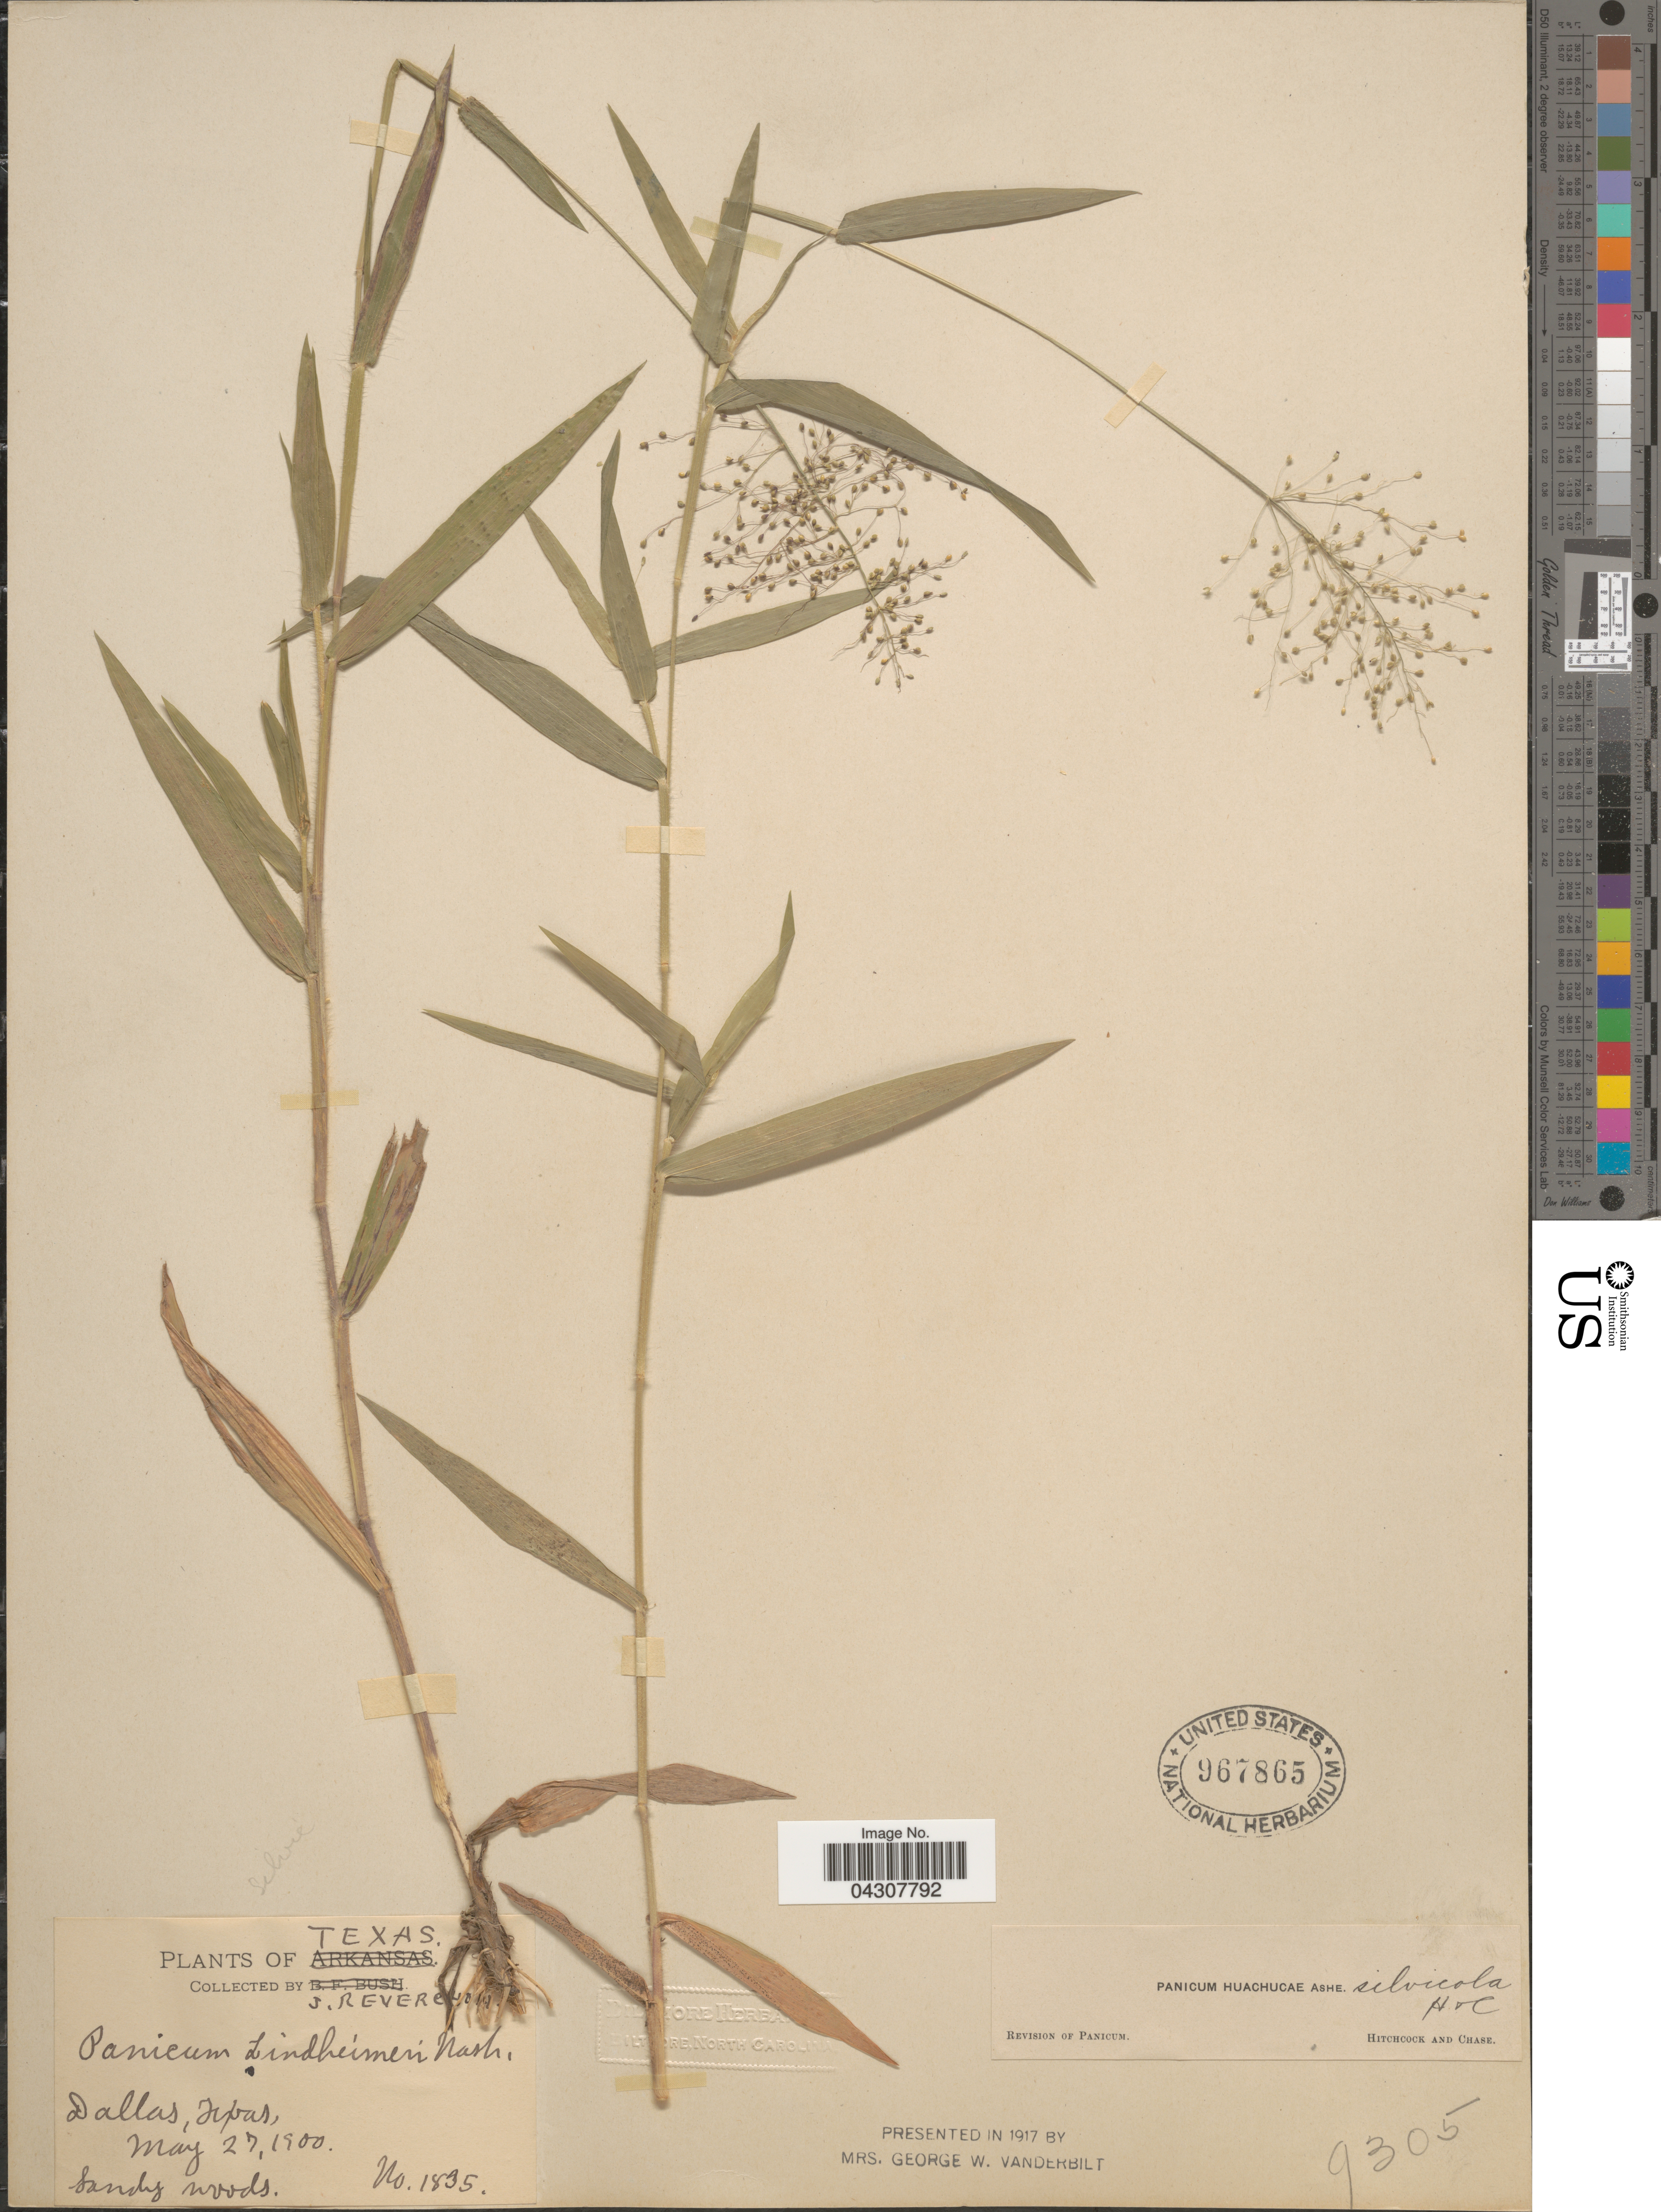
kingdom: Plantae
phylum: Tracheophyta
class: Liliopsida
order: Poales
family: Poaceae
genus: Dichanthelium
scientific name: Dichanthelium acuminatum var. acuminatum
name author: (Sw.) Gould & C.A. Clark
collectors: J. Reverchon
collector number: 1835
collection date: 1900-05-27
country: United States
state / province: Texas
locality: Dallas.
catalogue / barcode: US 967865